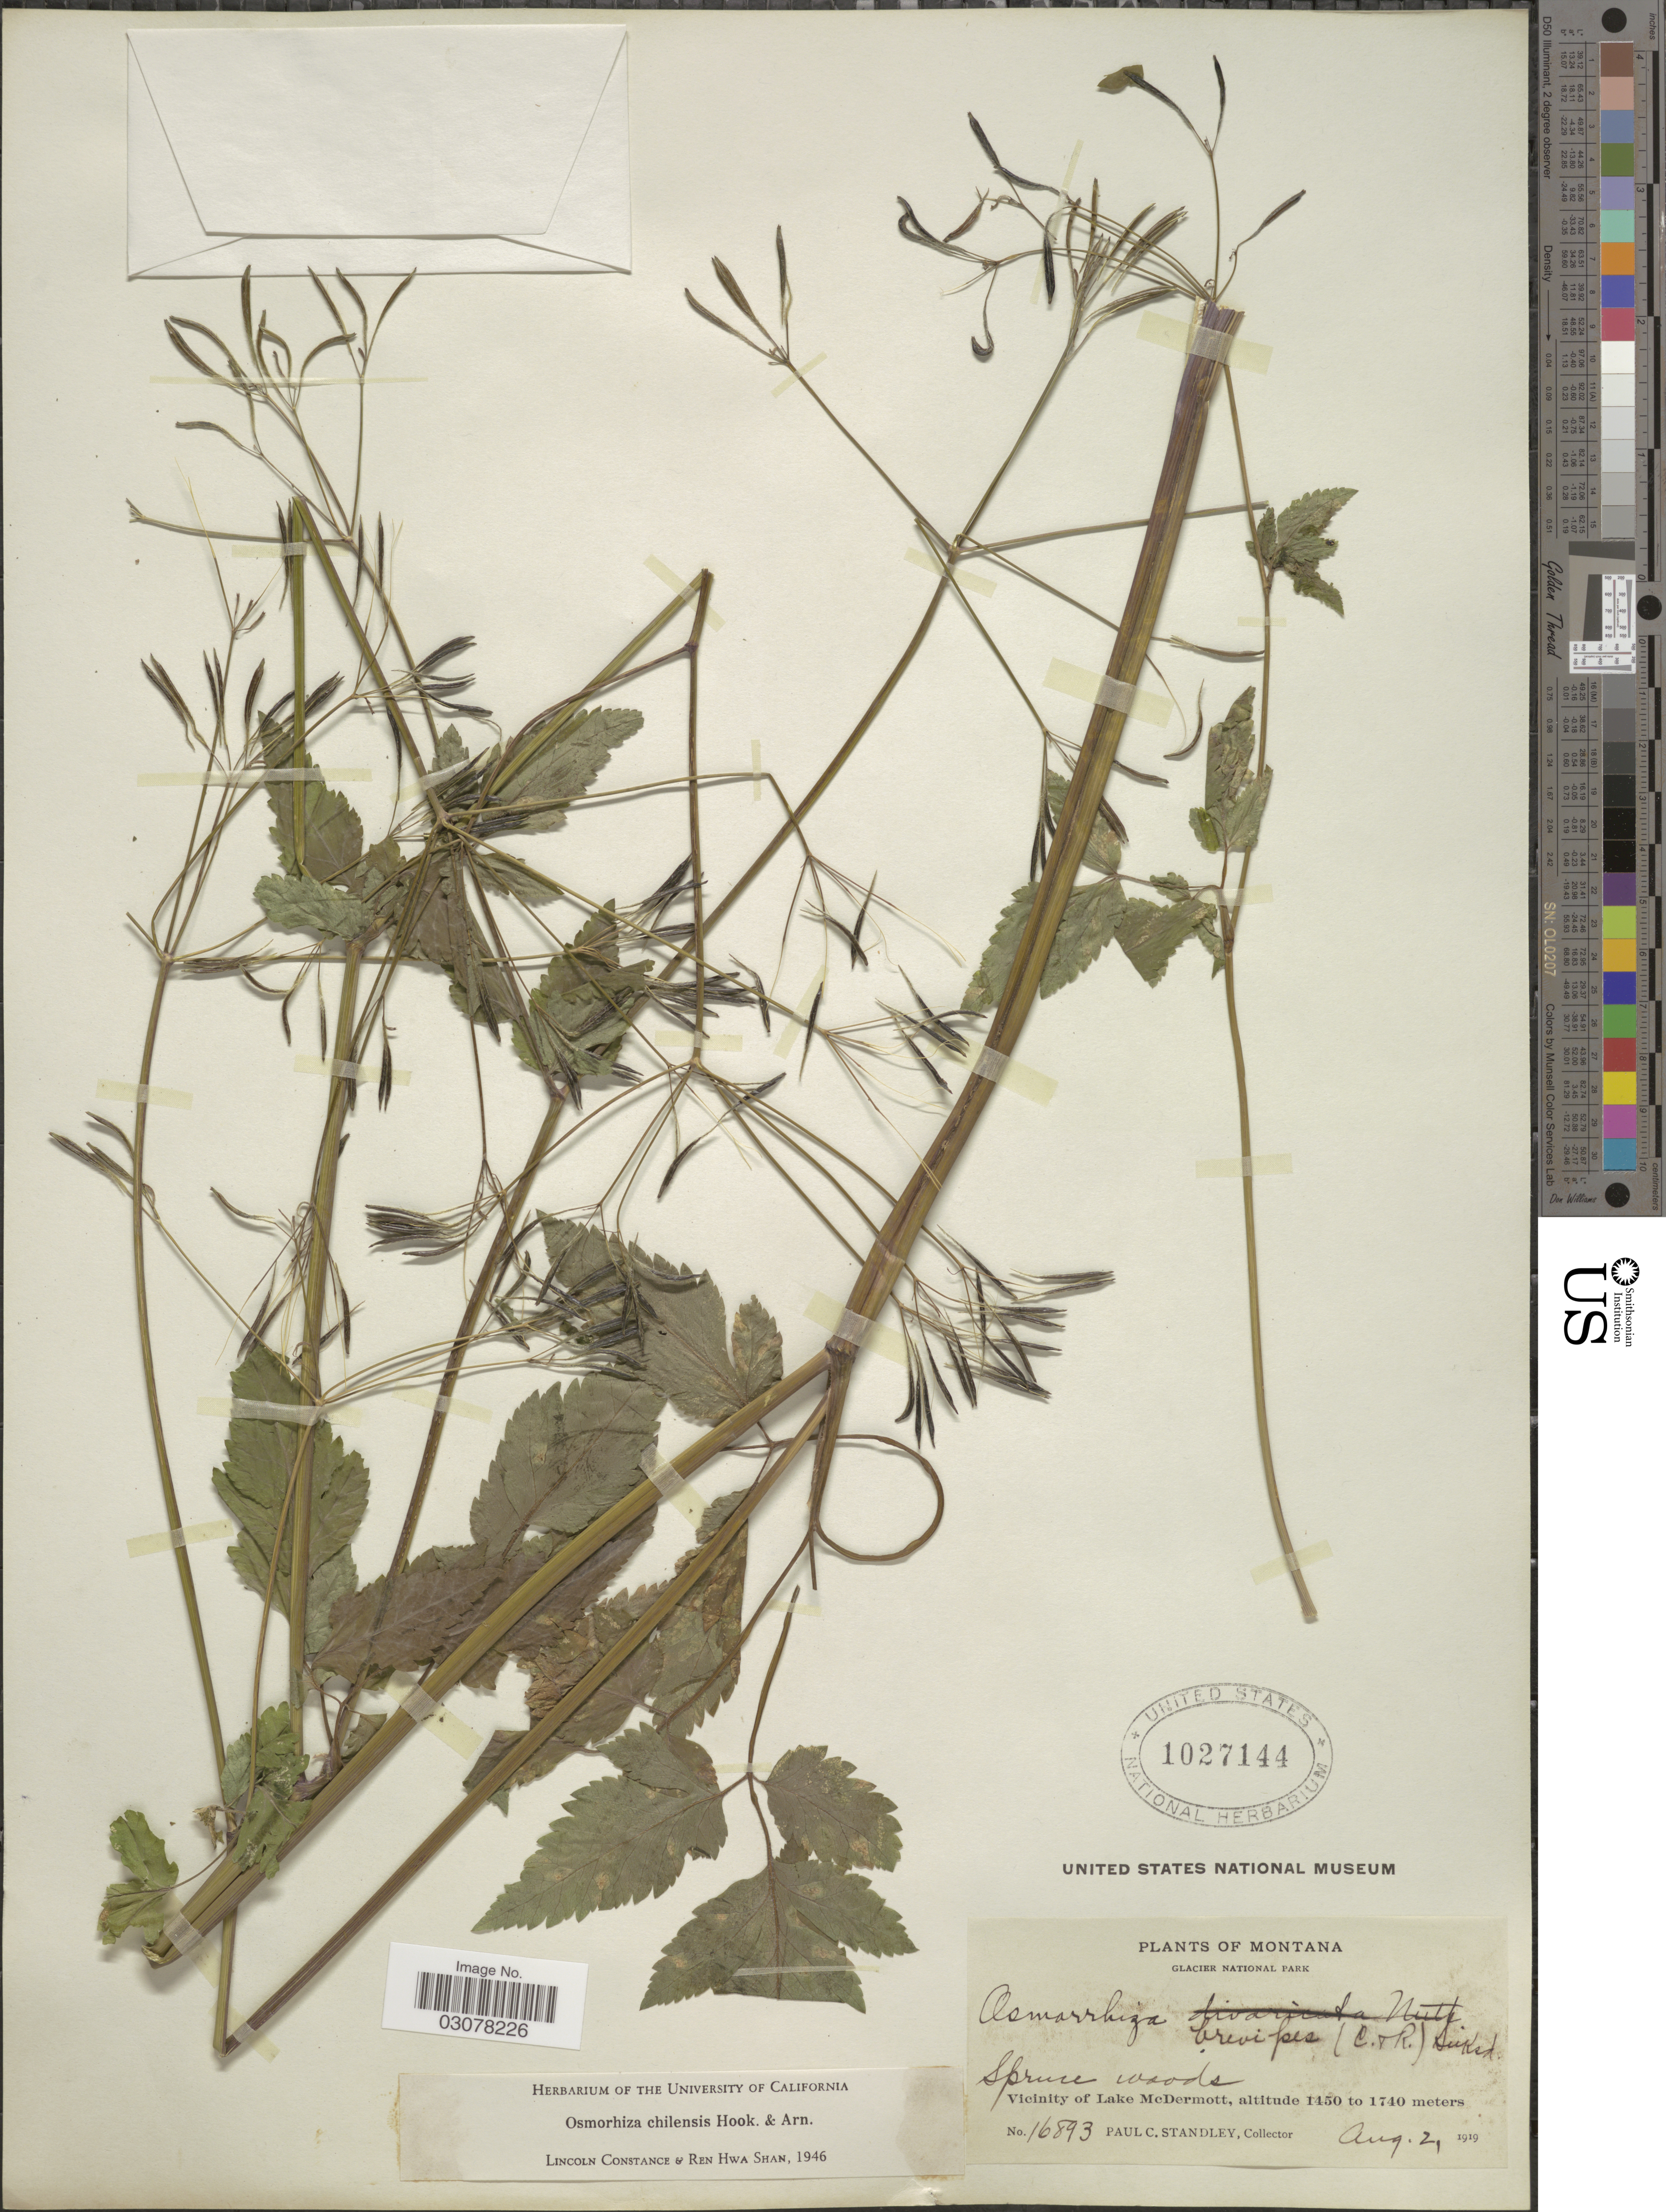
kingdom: Plantae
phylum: Tracheophyta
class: Magnoliopsida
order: Apiales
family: Apiaceae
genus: Osmorhiza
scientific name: Osmorhiza chilensis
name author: Hook. & Arn.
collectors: P. C. Standley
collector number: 16893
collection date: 1919-08-02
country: United States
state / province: Montana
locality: Glacier National Park. Vicinity of Lake McDermott.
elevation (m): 1450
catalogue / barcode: US 1027144